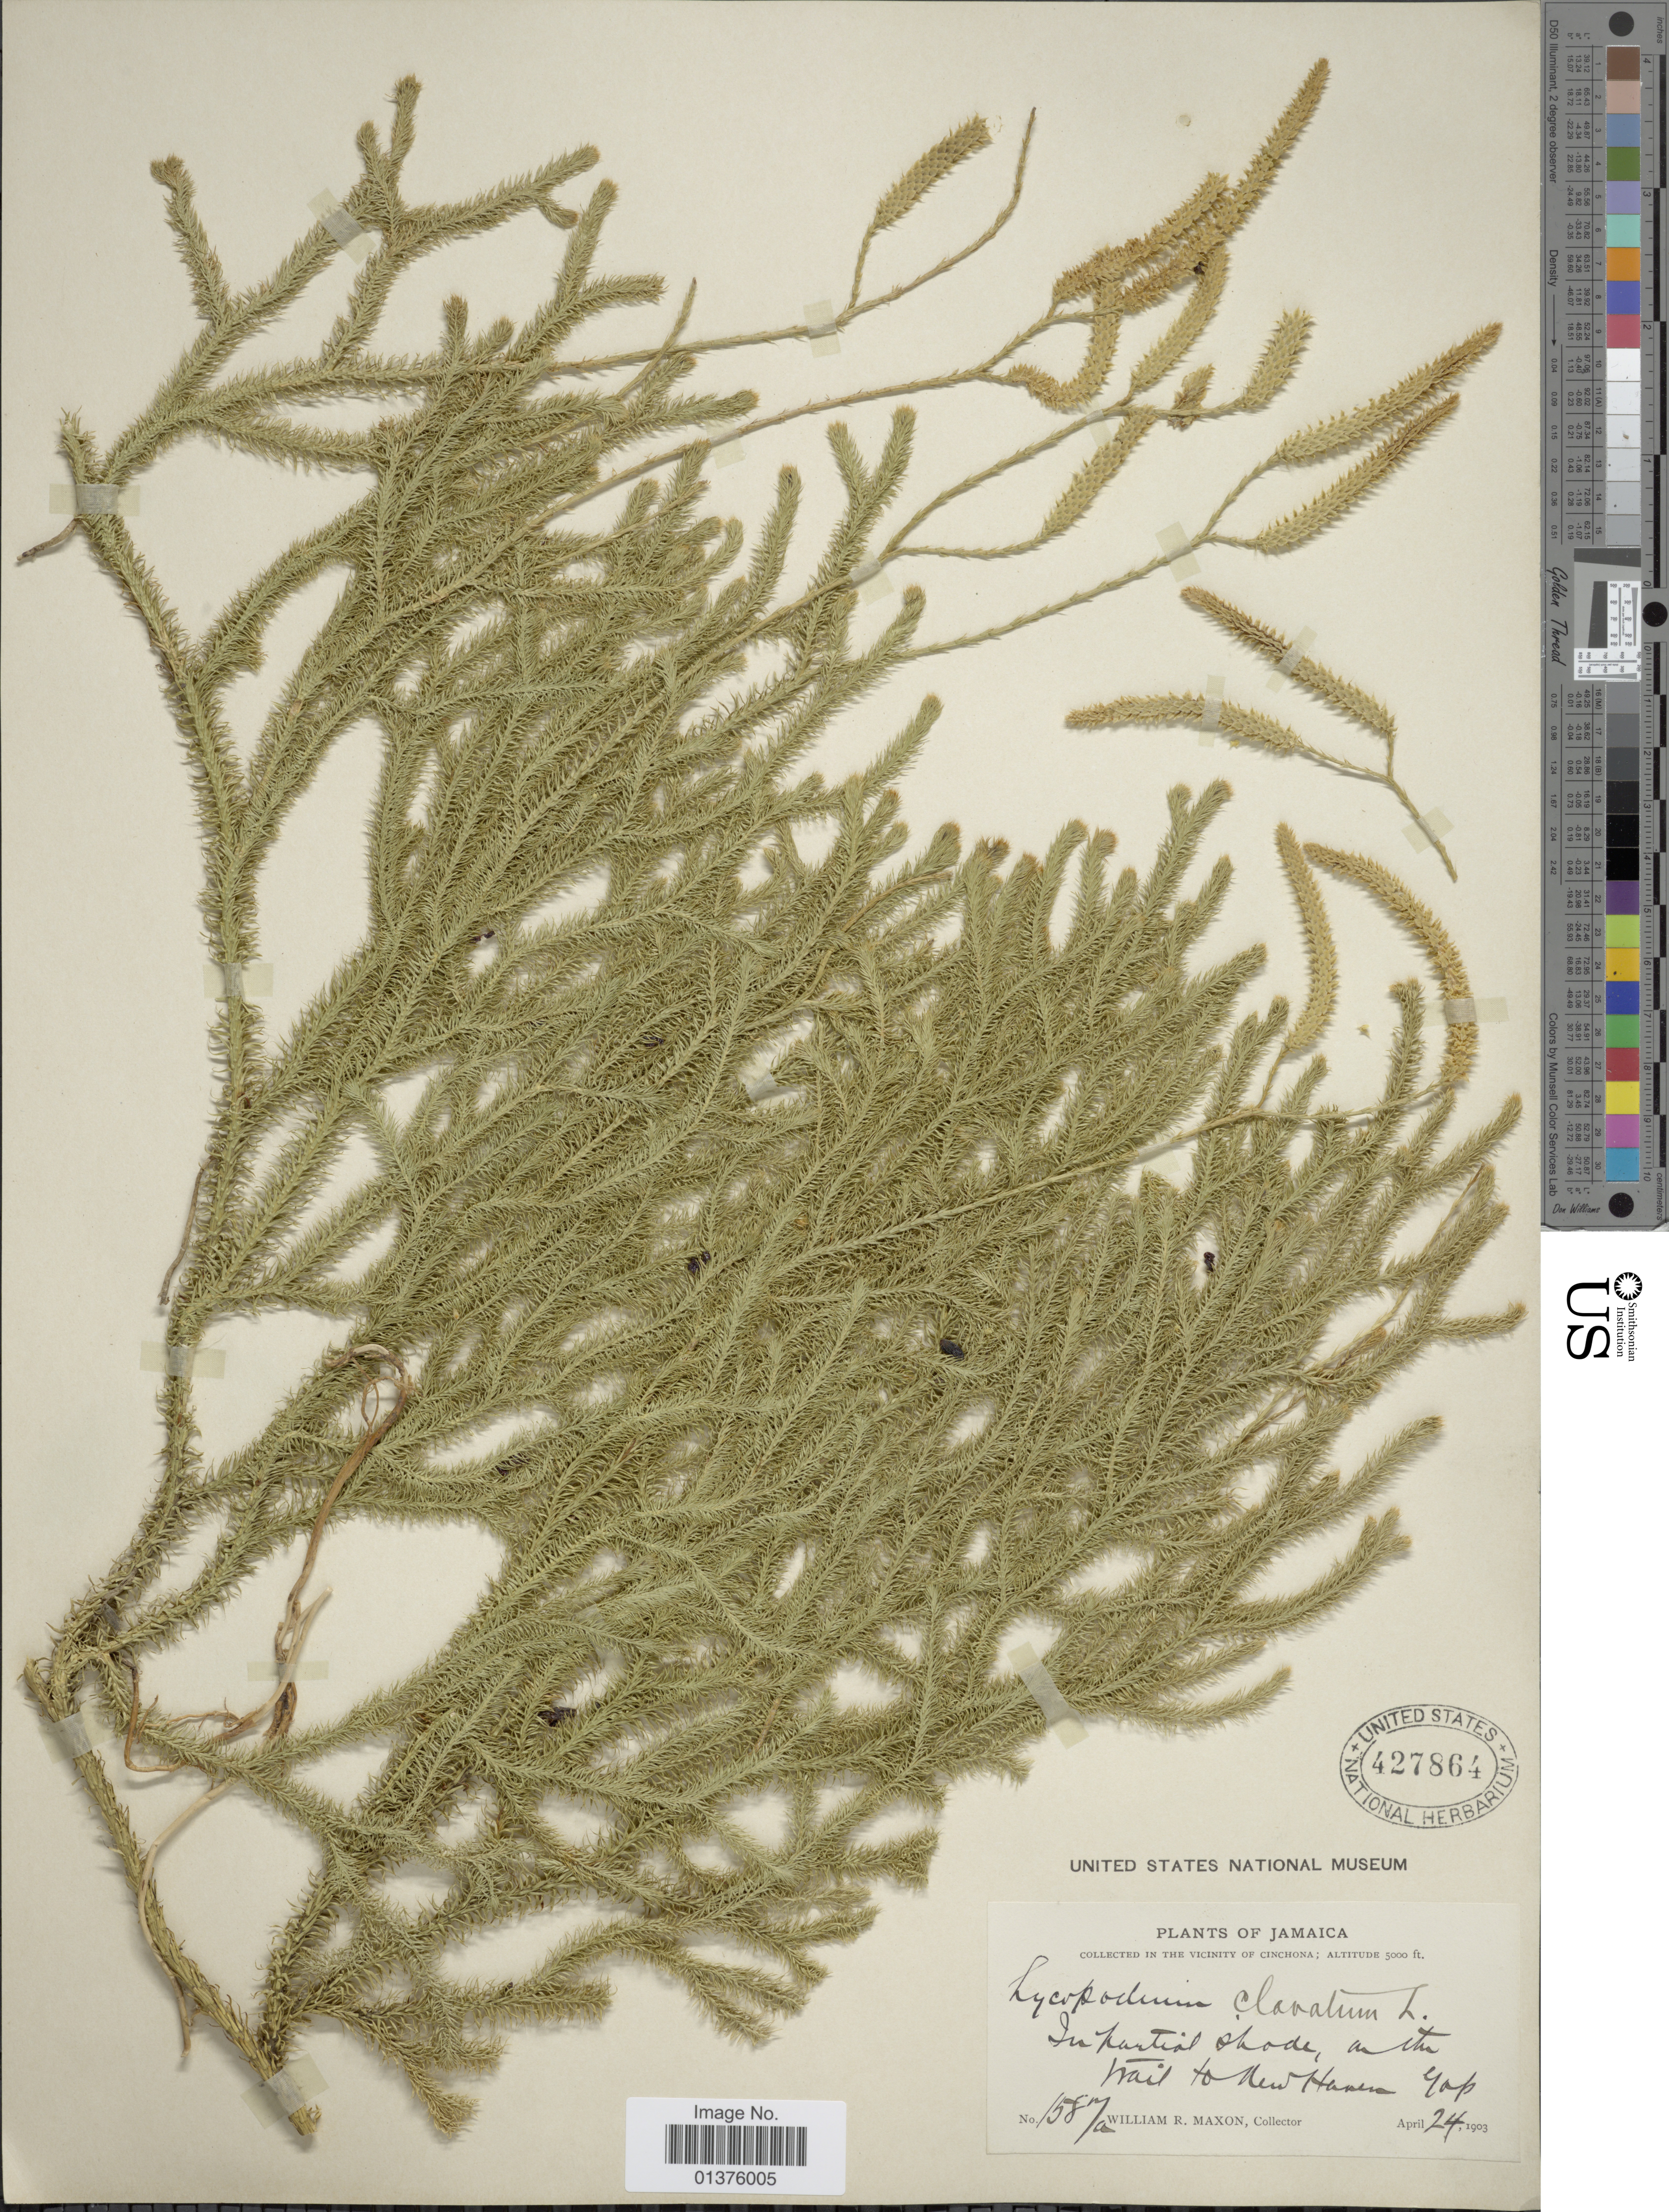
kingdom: Plantae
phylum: Tracheophyta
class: Lycopodiopsida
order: Lycopodiales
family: Lycopodiaceae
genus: Lycopodium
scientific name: Lycopodium clavatum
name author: L.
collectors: W. R. Maxon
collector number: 1587a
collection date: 1903-04-24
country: Jamaica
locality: Vicinity of Cinchona, in partial shade, on the trail to New Haven Gap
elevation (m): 1524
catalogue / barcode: US 427864